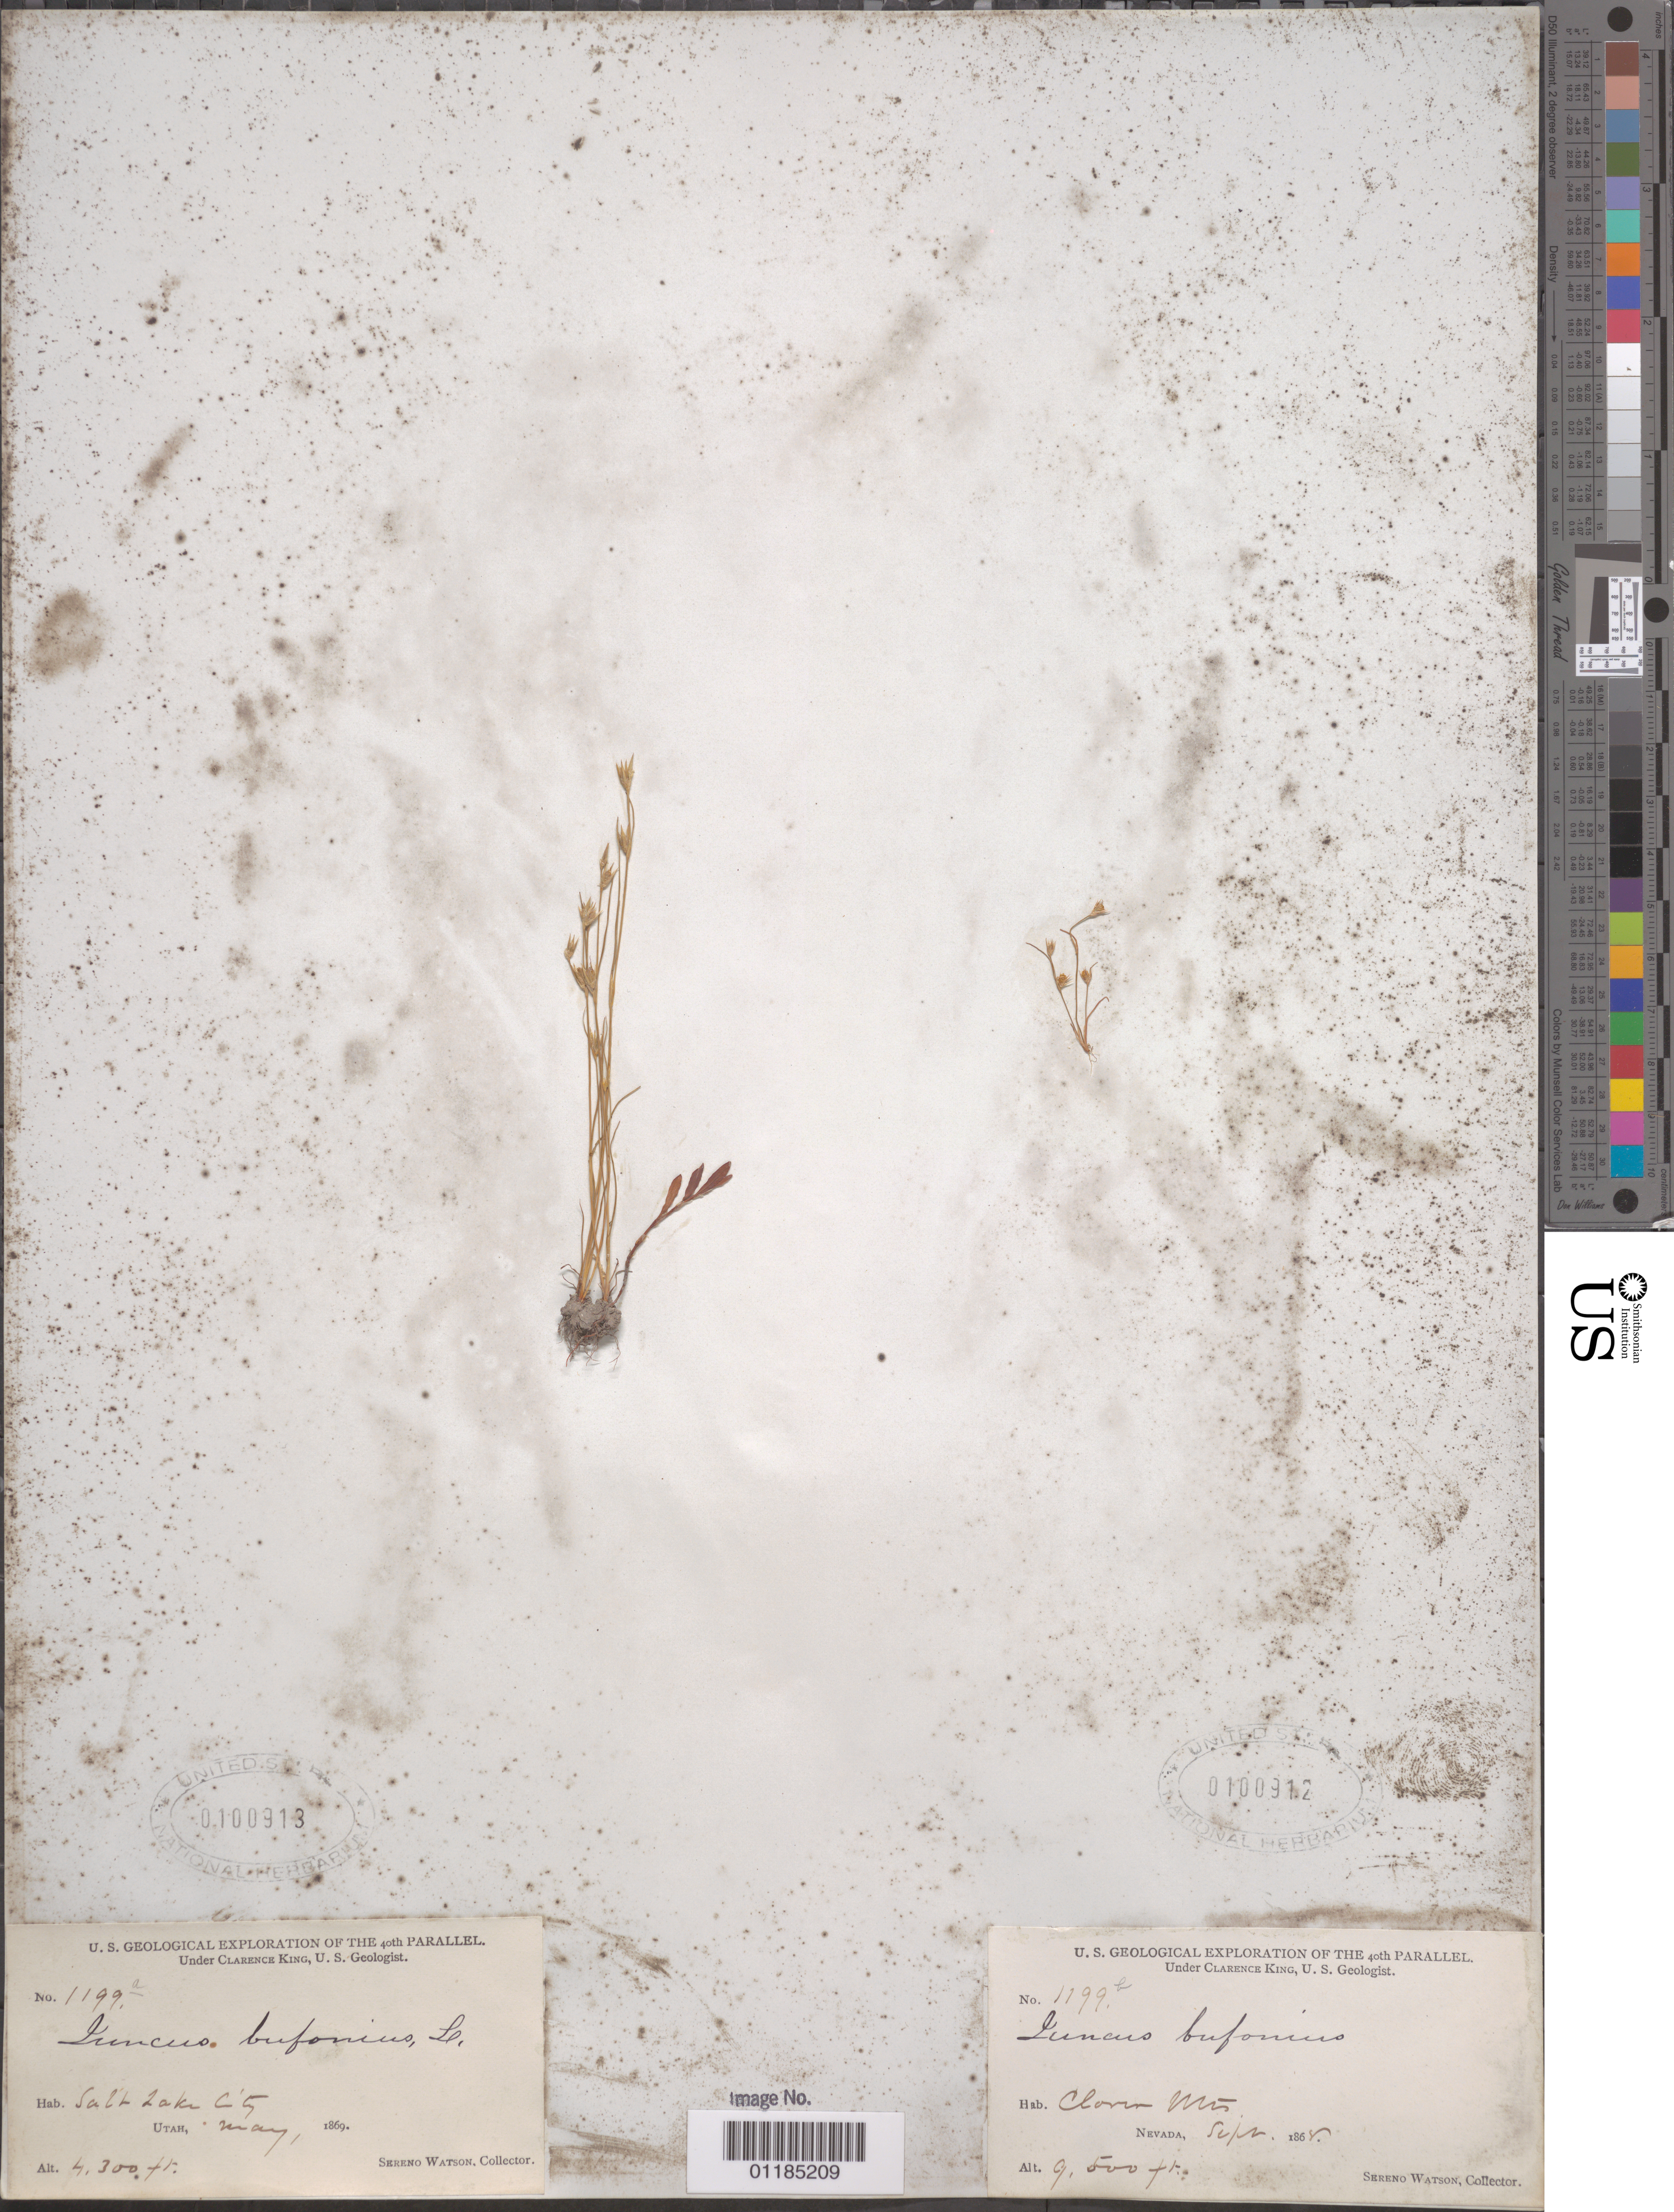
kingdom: Plantae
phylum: Tracheophyta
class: Liliopsida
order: Poales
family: Juncaceae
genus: Juncus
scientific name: Juncus bufonius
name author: L.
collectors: S. Watson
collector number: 1199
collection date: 1869-05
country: United States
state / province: Utah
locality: Salt Lake City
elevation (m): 1311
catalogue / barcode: US 100913